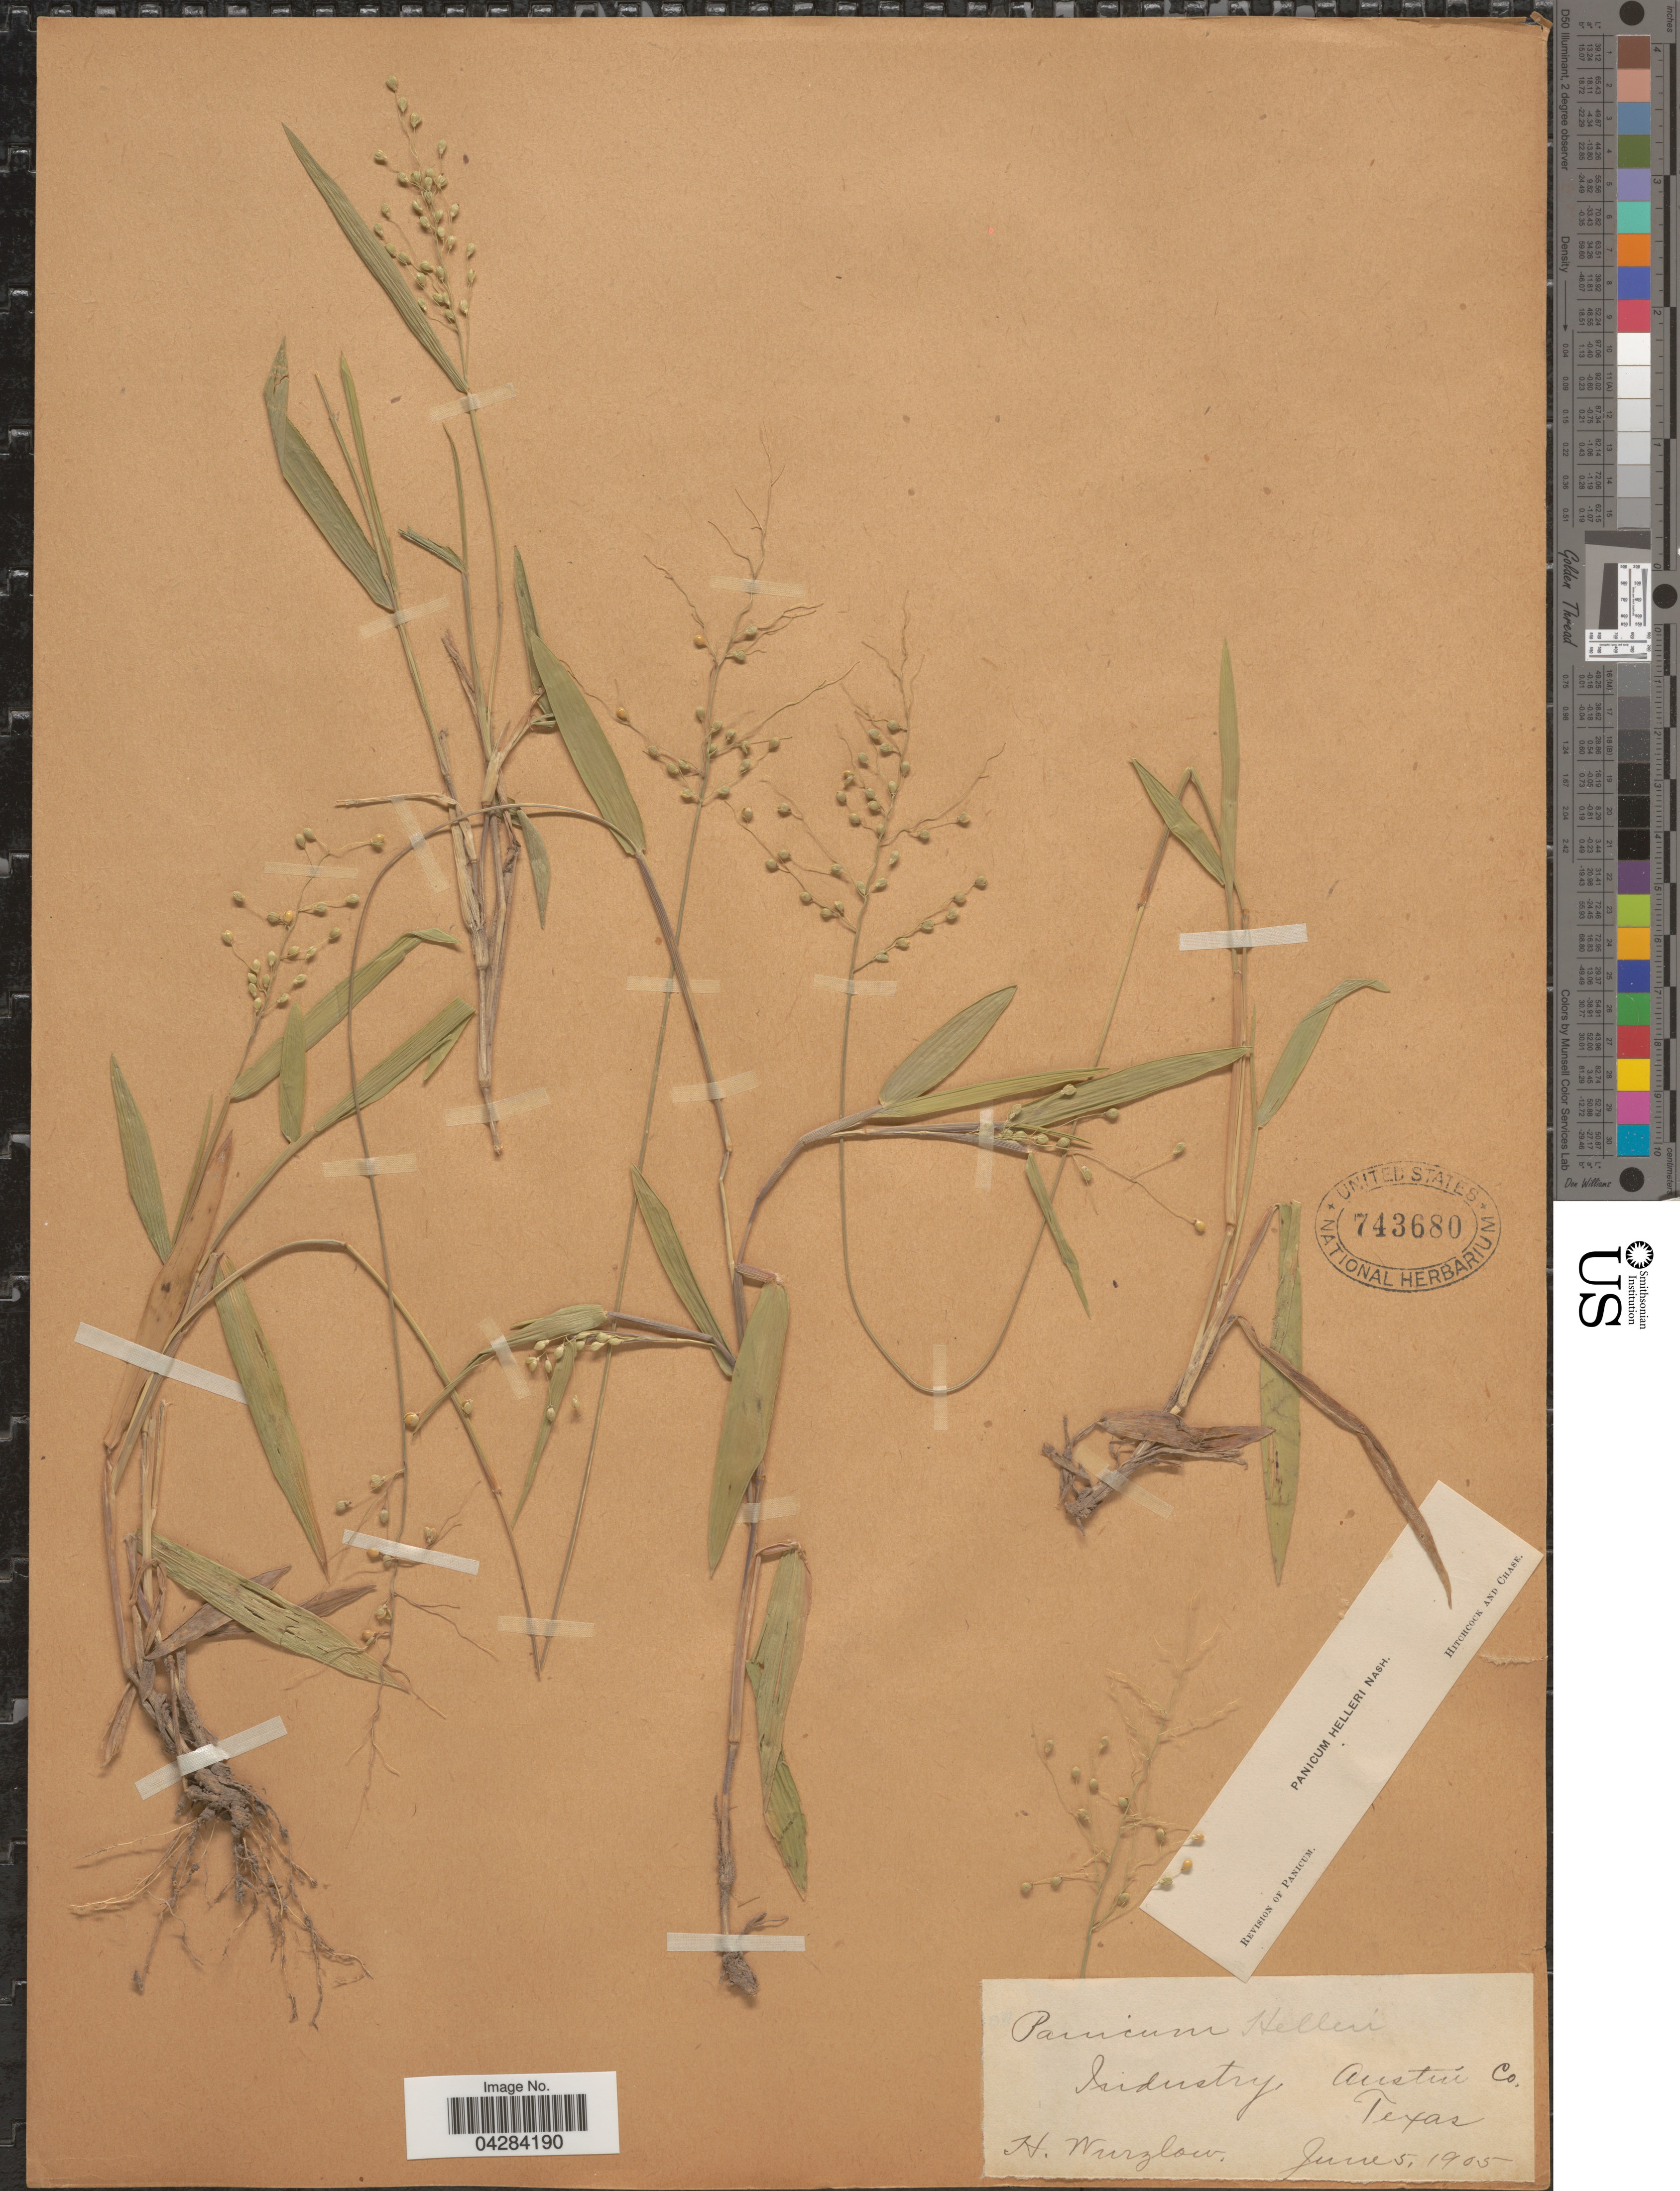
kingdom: Plantae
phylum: Tracheophyta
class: Liliopsida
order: Poales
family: Poaceae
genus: Dichanthelium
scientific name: Dichanthelium oligosanthes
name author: (Schult.) Gould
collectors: H. Wurzlow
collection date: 1905-06-05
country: United States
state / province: Texas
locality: Industry, Austin Co.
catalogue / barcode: US 743680